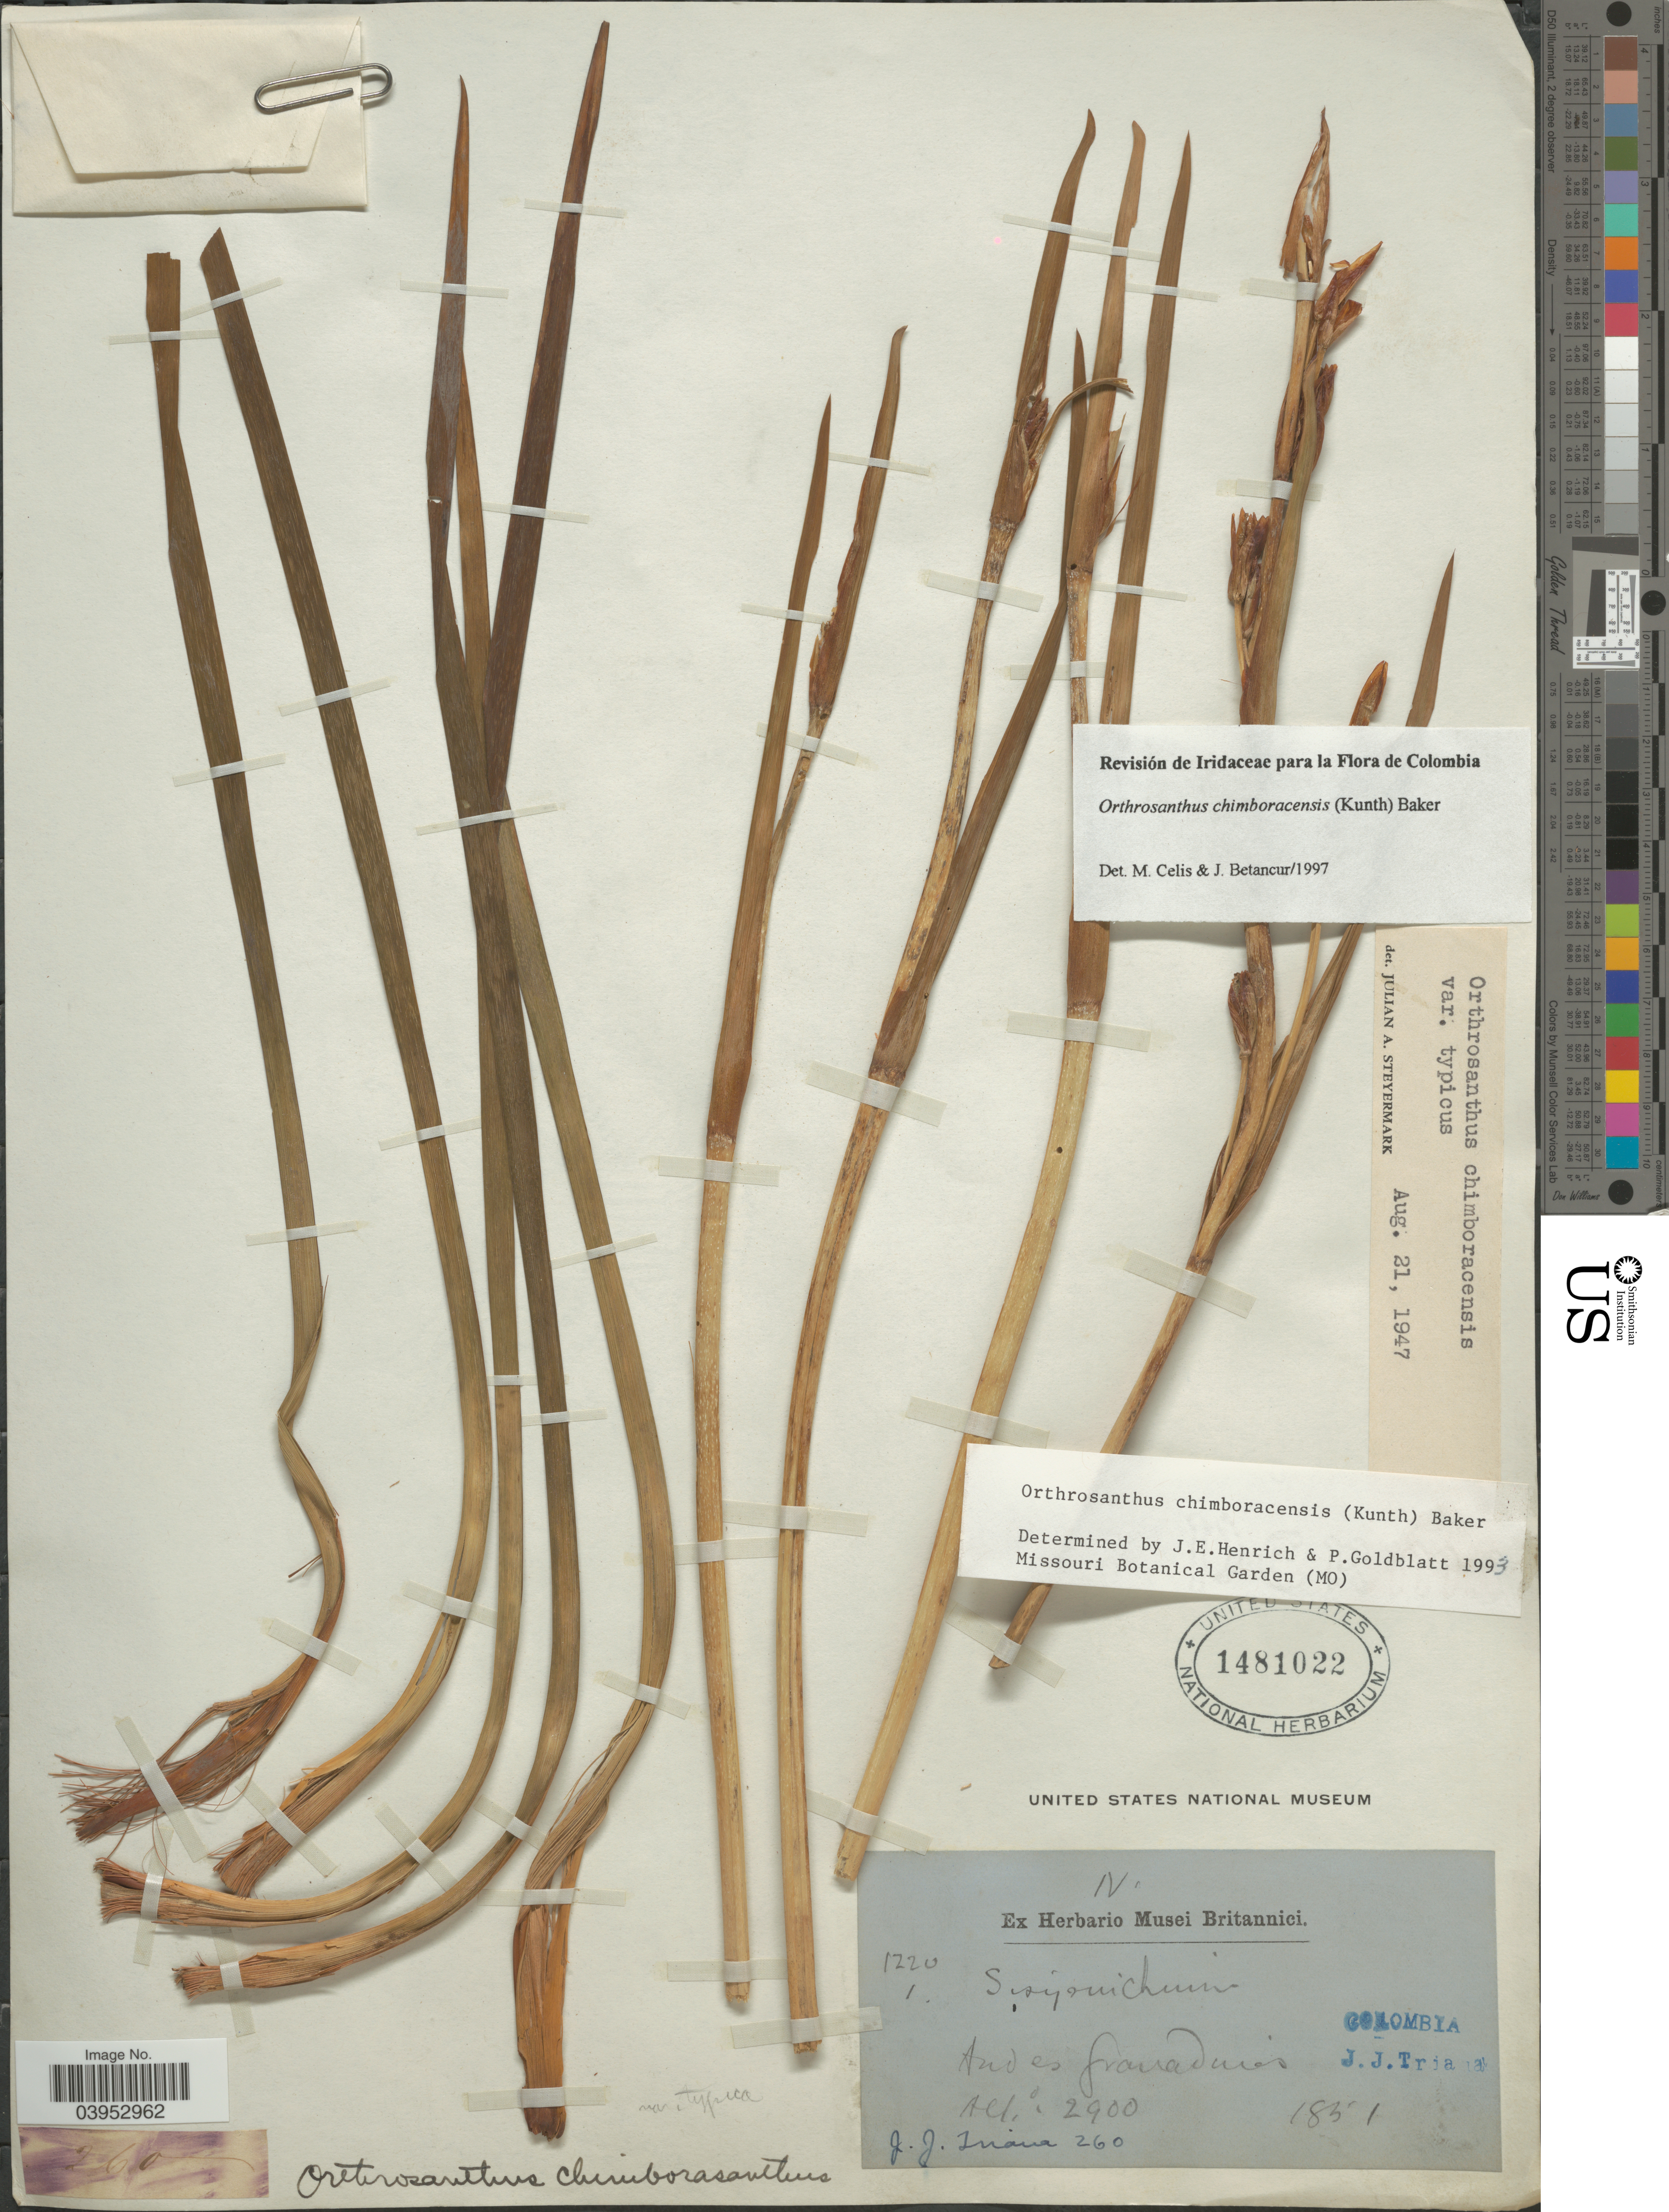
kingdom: Plantae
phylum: Tracheophyta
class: Liliopsida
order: Asparagales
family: Iridaceae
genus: Orthrosanthus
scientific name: Orthrosanthus chimboracensis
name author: (Kunth) Baker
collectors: J. J. Triana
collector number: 260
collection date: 1851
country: Colombia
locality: Andes Granadines.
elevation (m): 884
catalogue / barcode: US 1481022